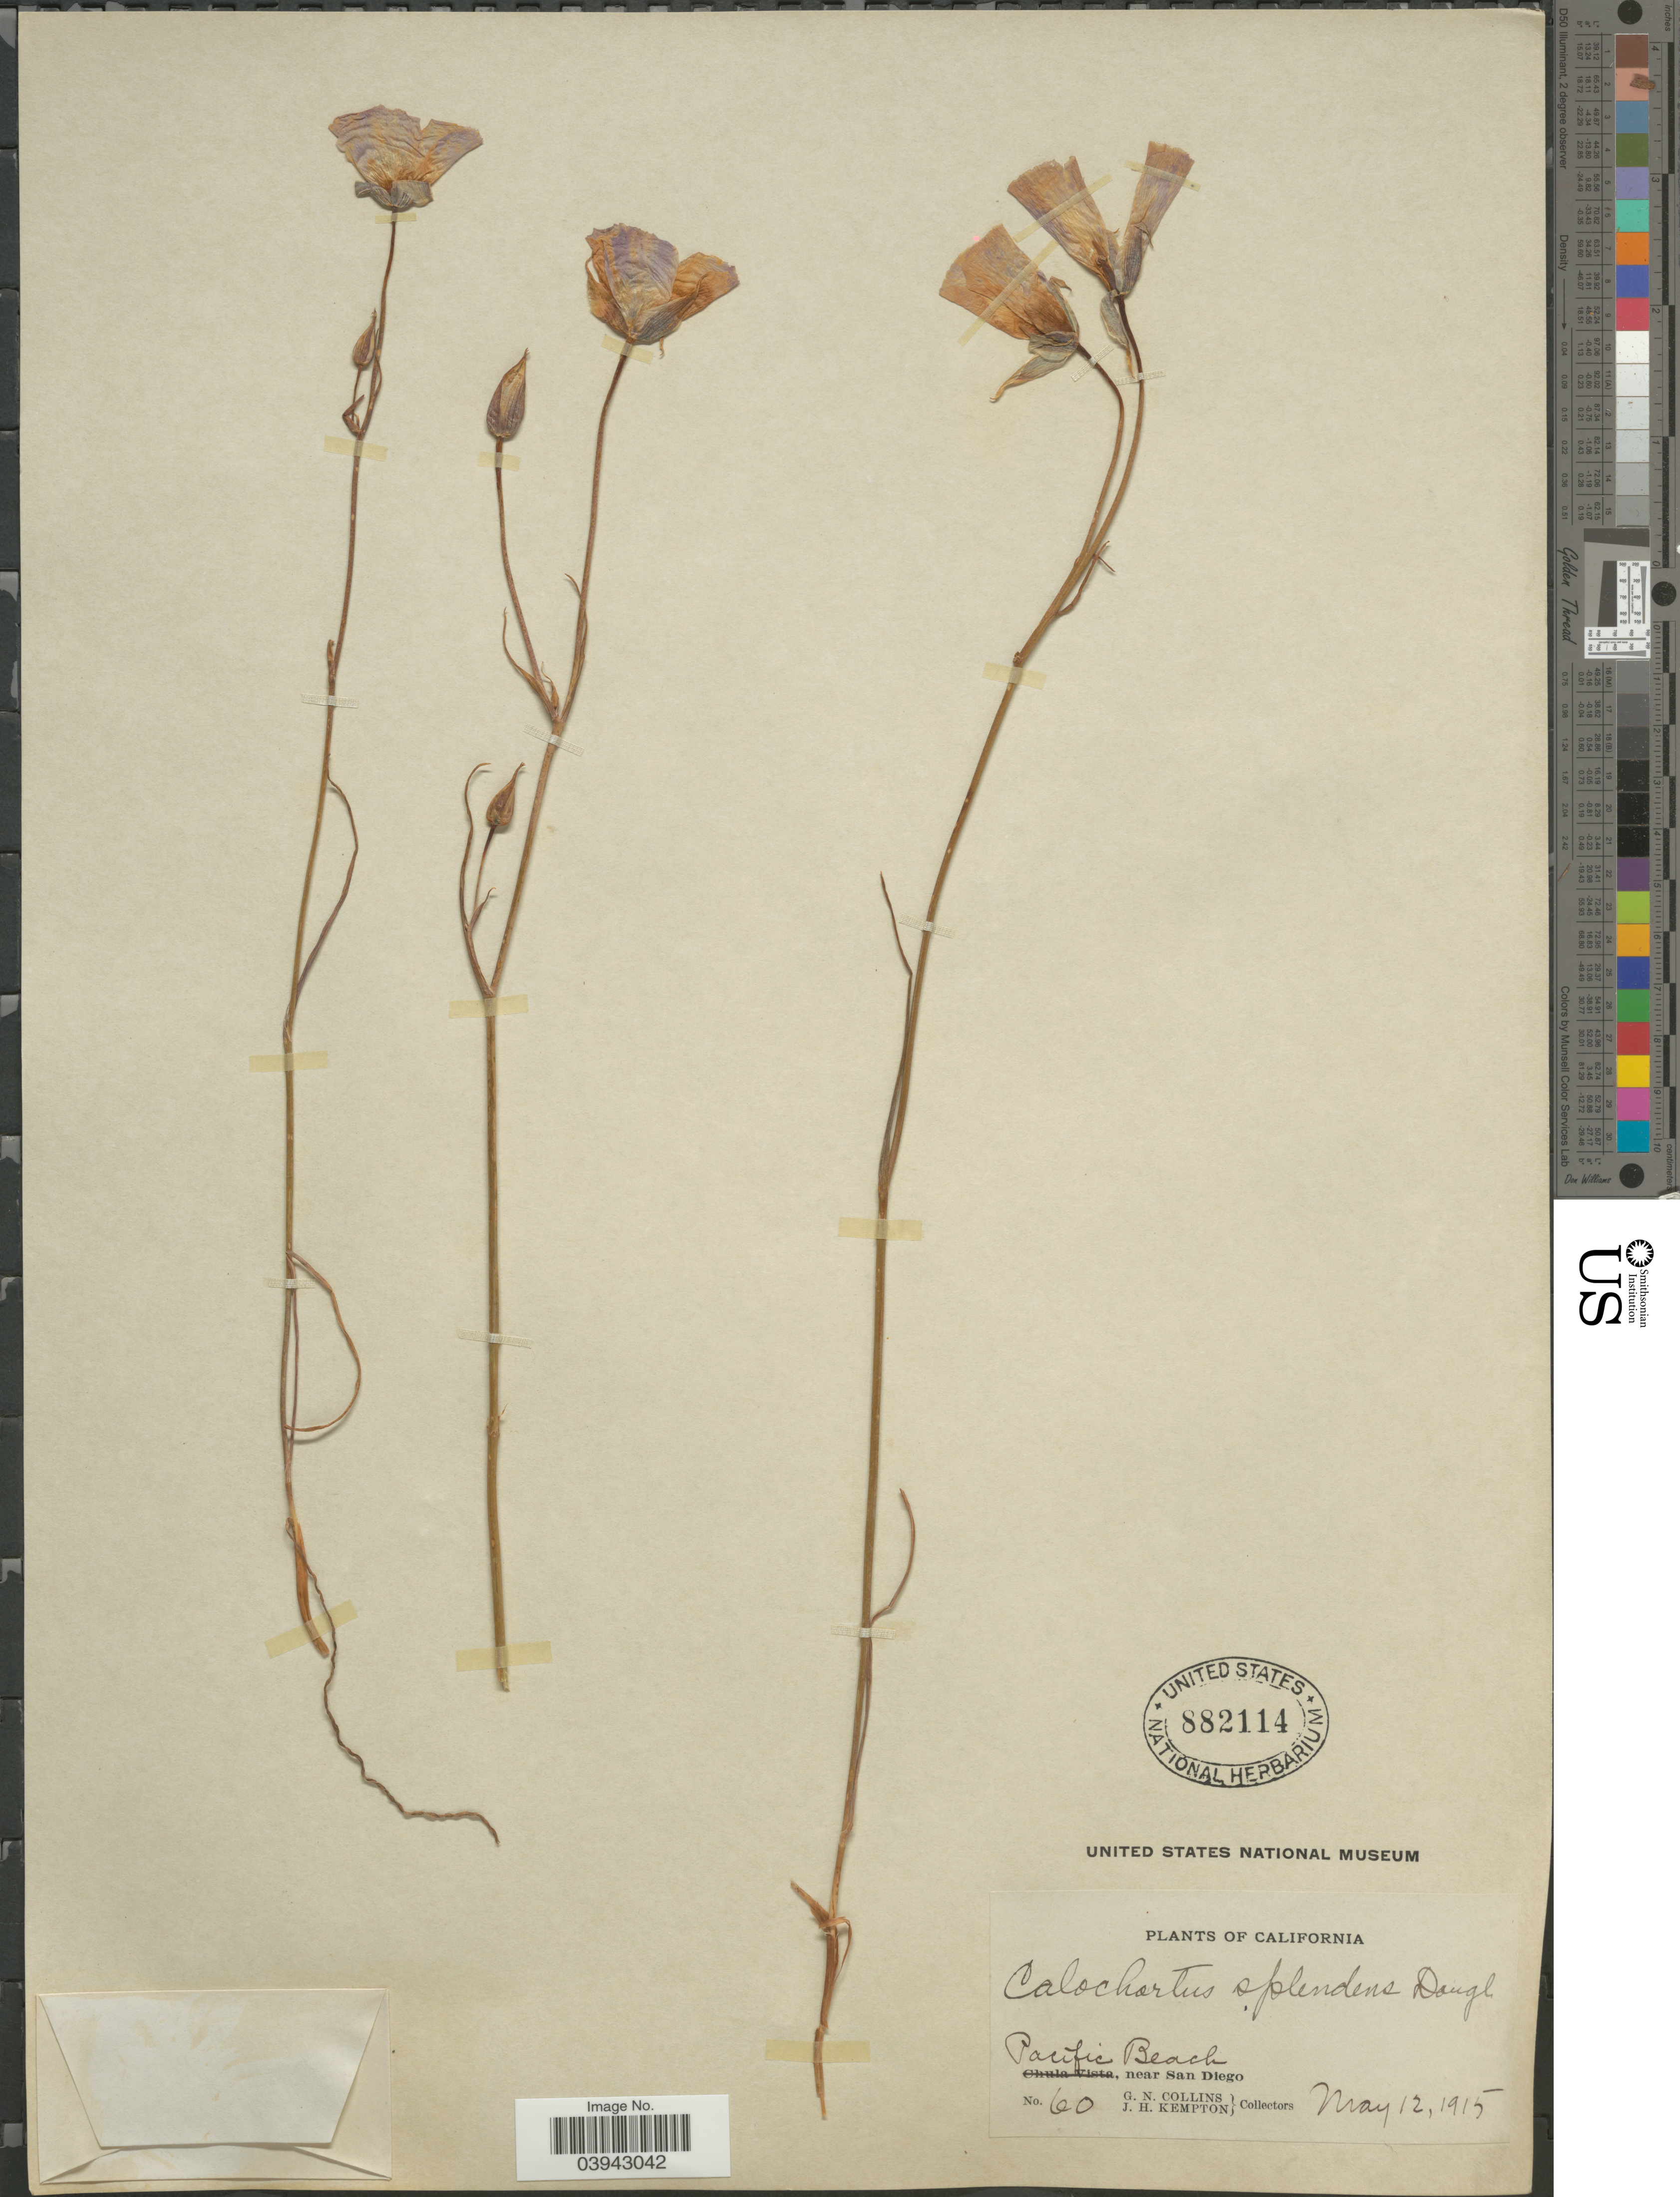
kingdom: Plantae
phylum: Tracheophyta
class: Liliopsida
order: Liliales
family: Liliaceae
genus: Calochortus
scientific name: Calochortus splendens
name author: Douglas ex Benth.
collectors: G. Collins & J. H. Kempton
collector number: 60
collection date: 1915-05-12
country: United States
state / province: California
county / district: San Diego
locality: Pacific Beach, near San Diego.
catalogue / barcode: US 882114